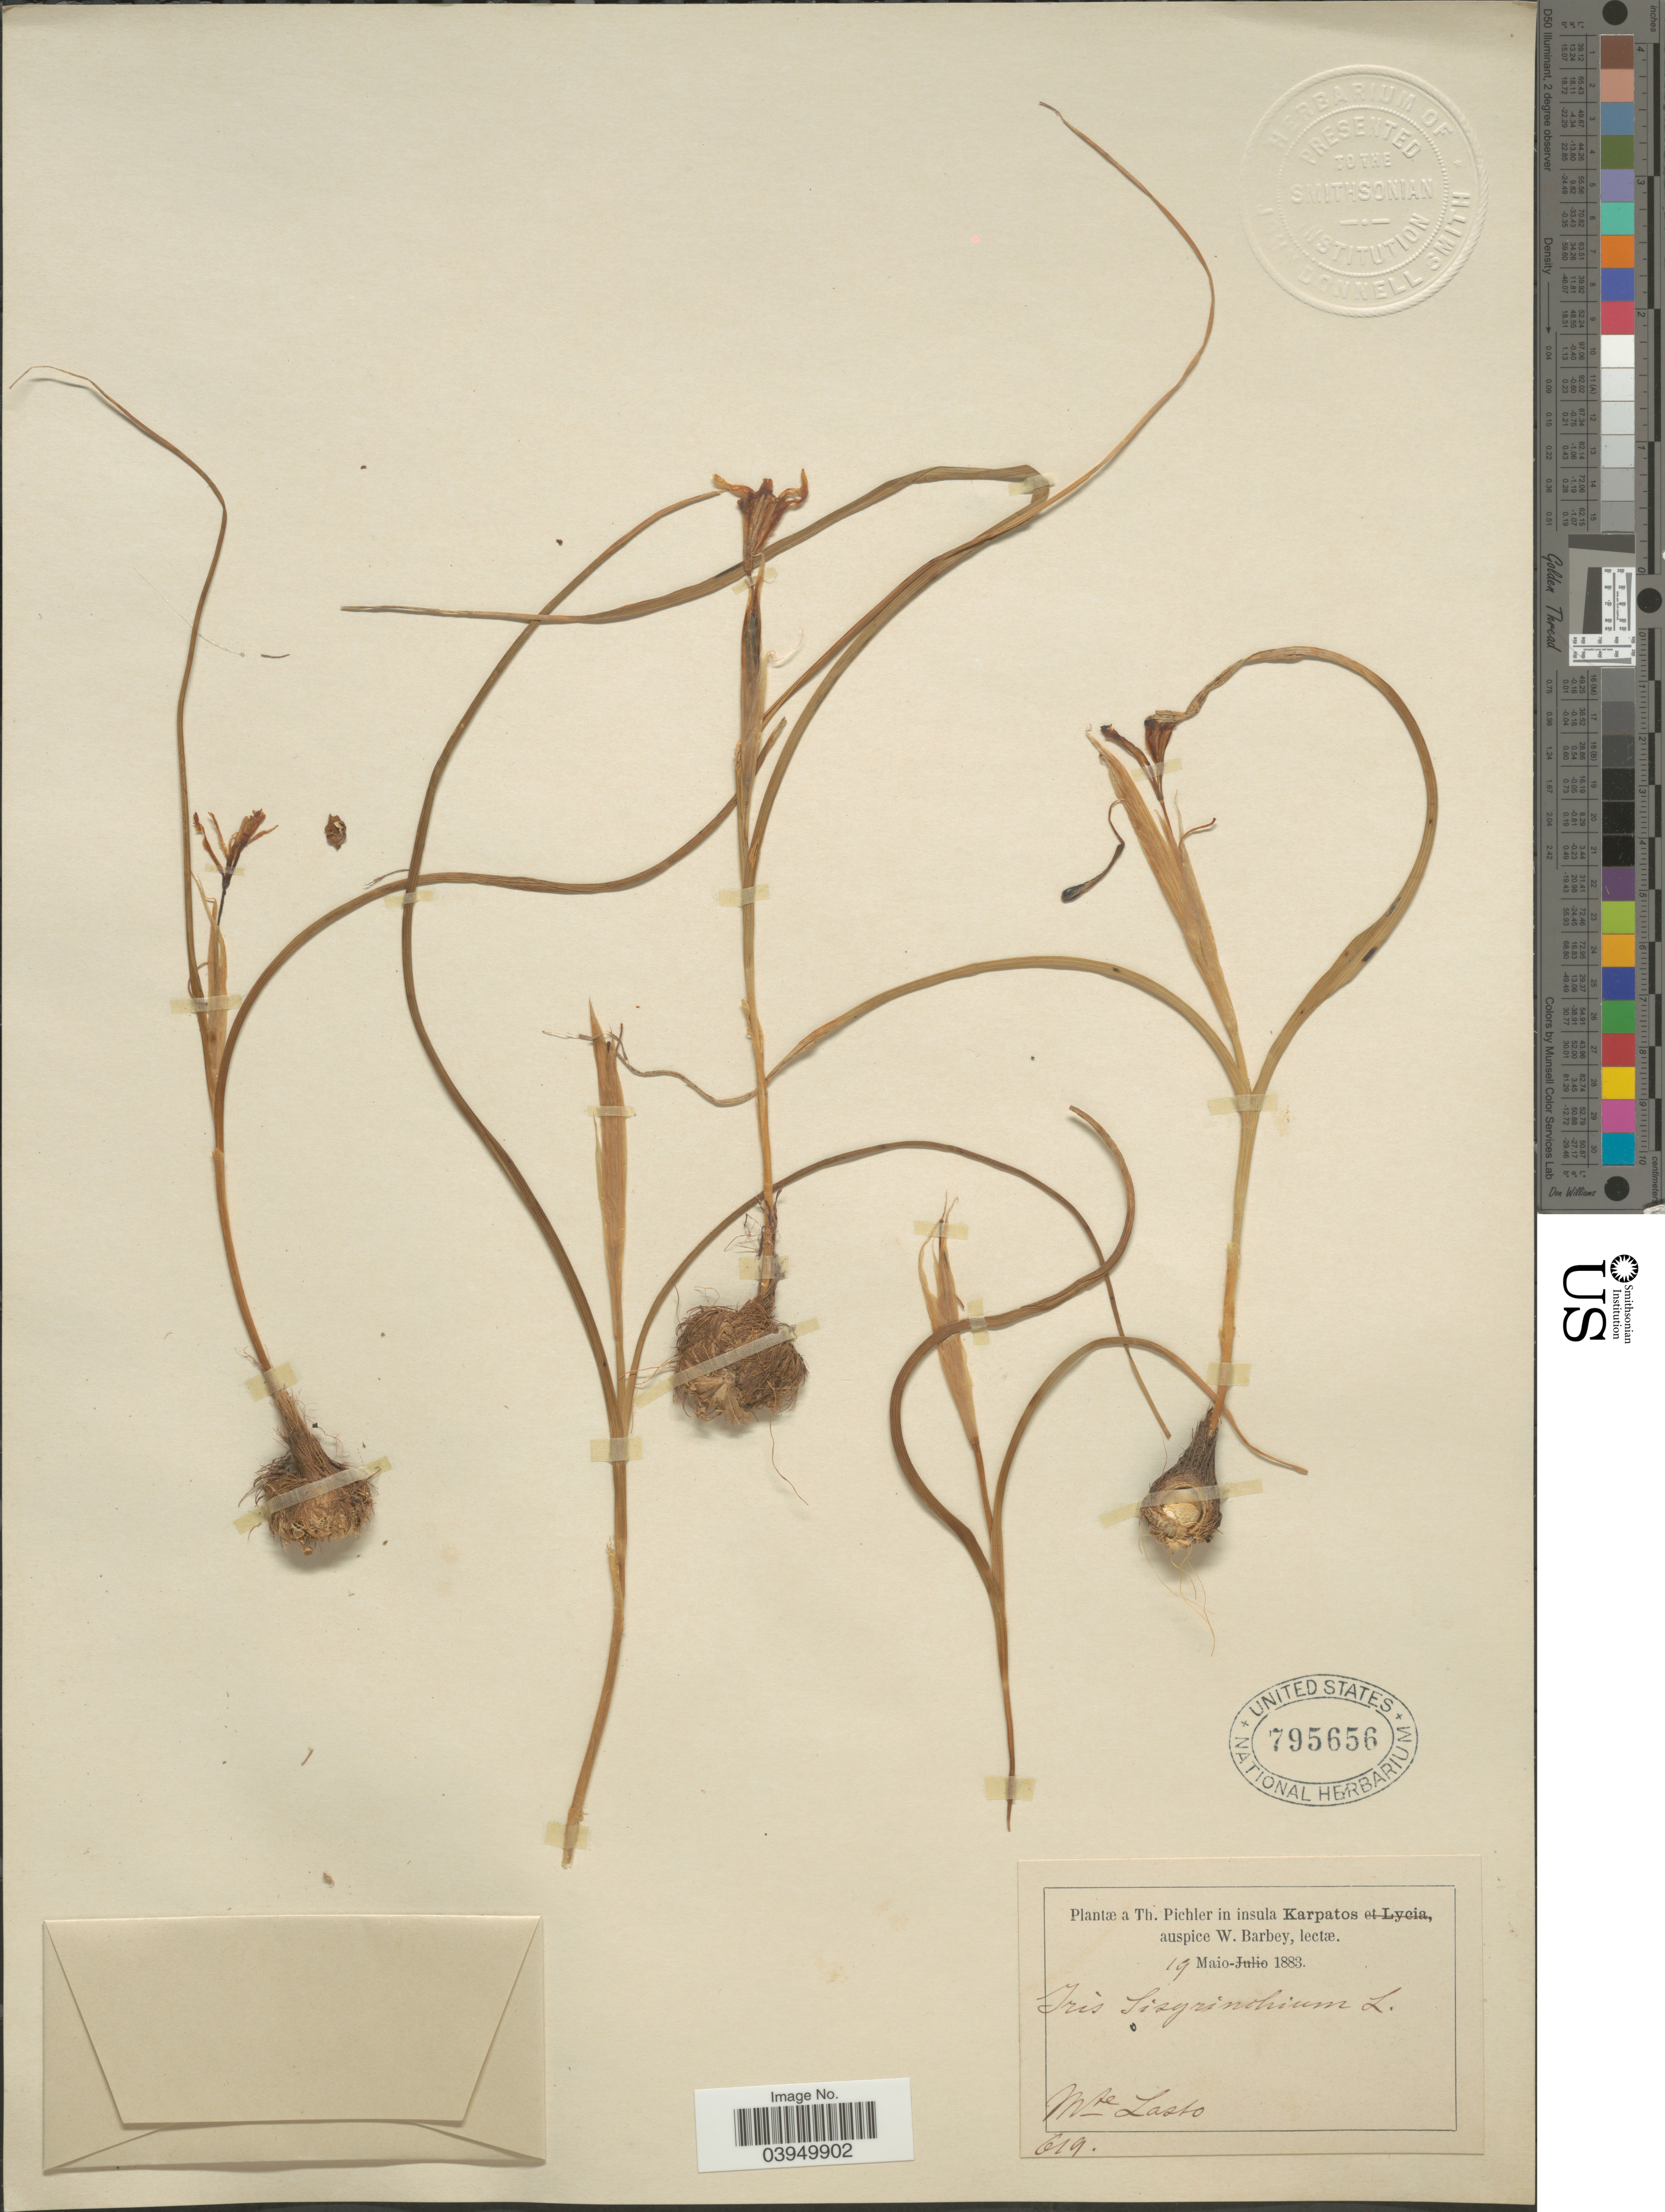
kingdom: Plantae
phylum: Tracheophyta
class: Liliopsida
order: Asparagales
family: Iridaceae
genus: Iris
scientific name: Iris sisyrinchium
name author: L.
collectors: T. Pichler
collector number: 619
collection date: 1883-05-19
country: Greece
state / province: South Aegean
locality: In insula Karpatos. Mte Lasto.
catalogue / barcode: US 795656